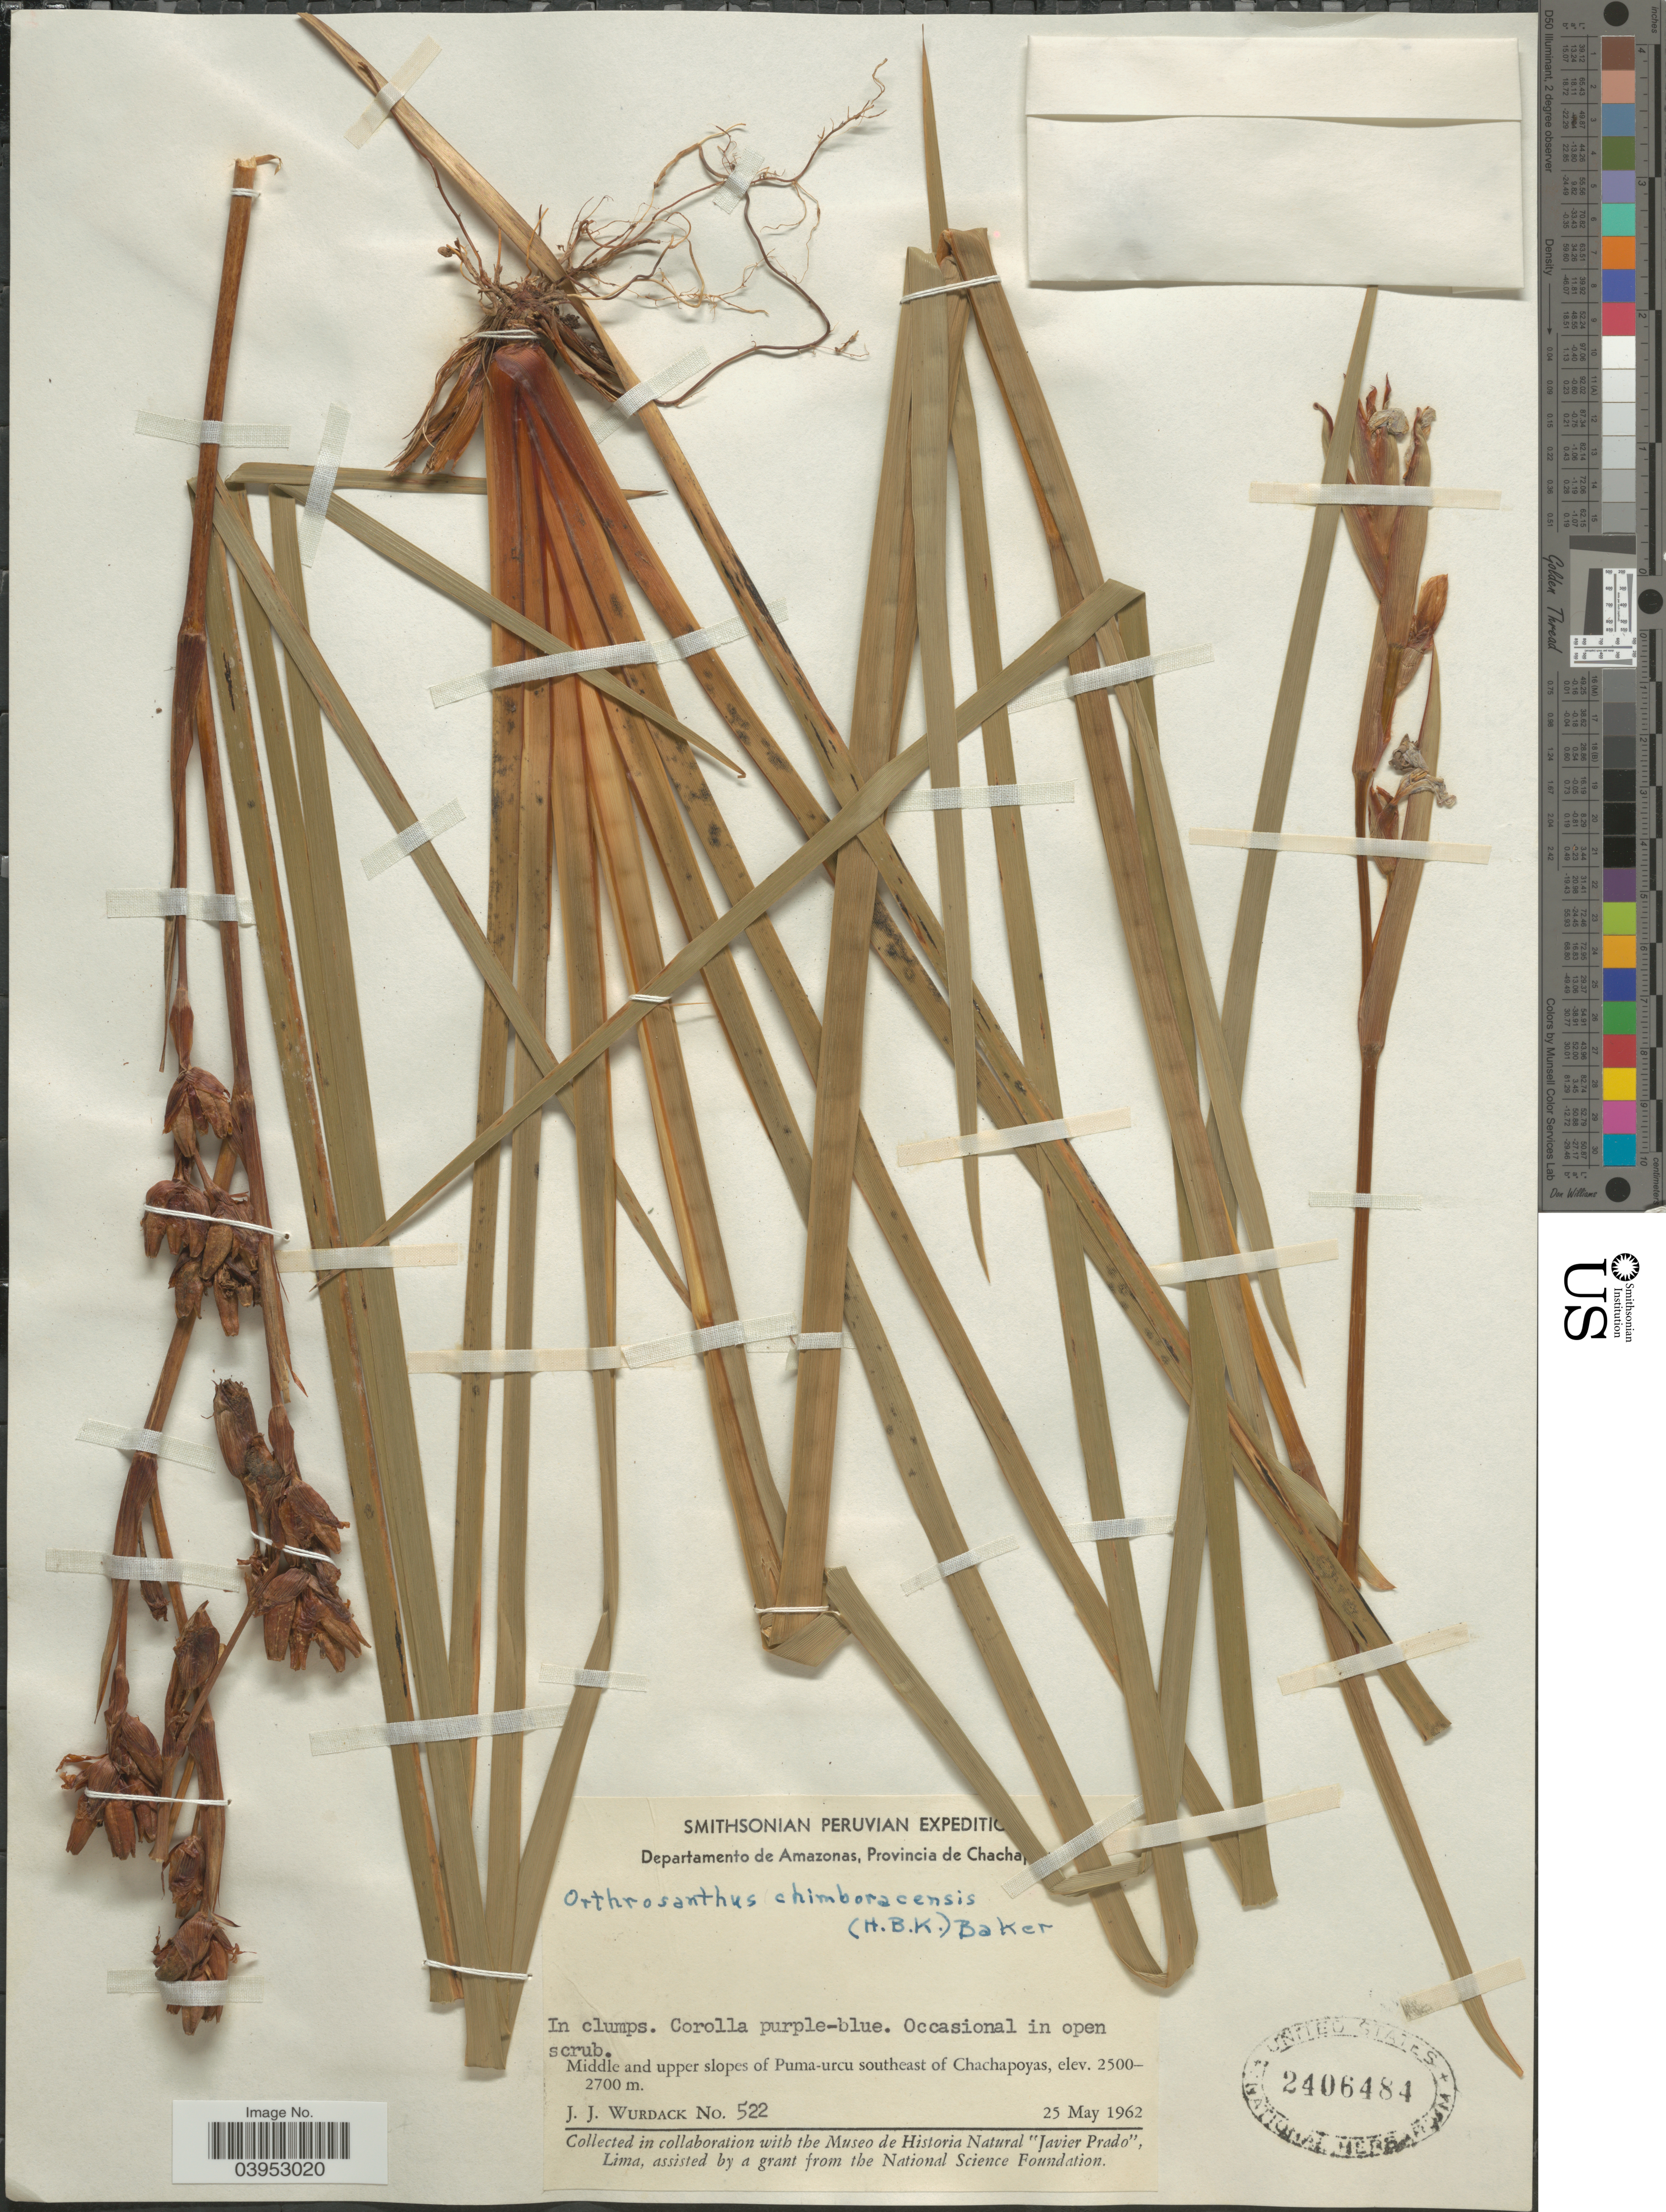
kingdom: Plantae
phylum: Tracheophyta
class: Liliopsida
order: Asparagales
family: Iridaceae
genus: Orthrosanthus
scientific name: Orthrosanthus chimboracensis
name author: (Kunth) Baker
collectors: J. J. Wurdack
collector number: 522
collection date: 1962-05-25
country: Peru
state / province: Amazonas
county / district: Chachapoyas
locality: Middle and upper slopes of Puma-urcu southeast of Chachapoyas.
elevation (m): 2500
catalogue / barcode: US 2406484